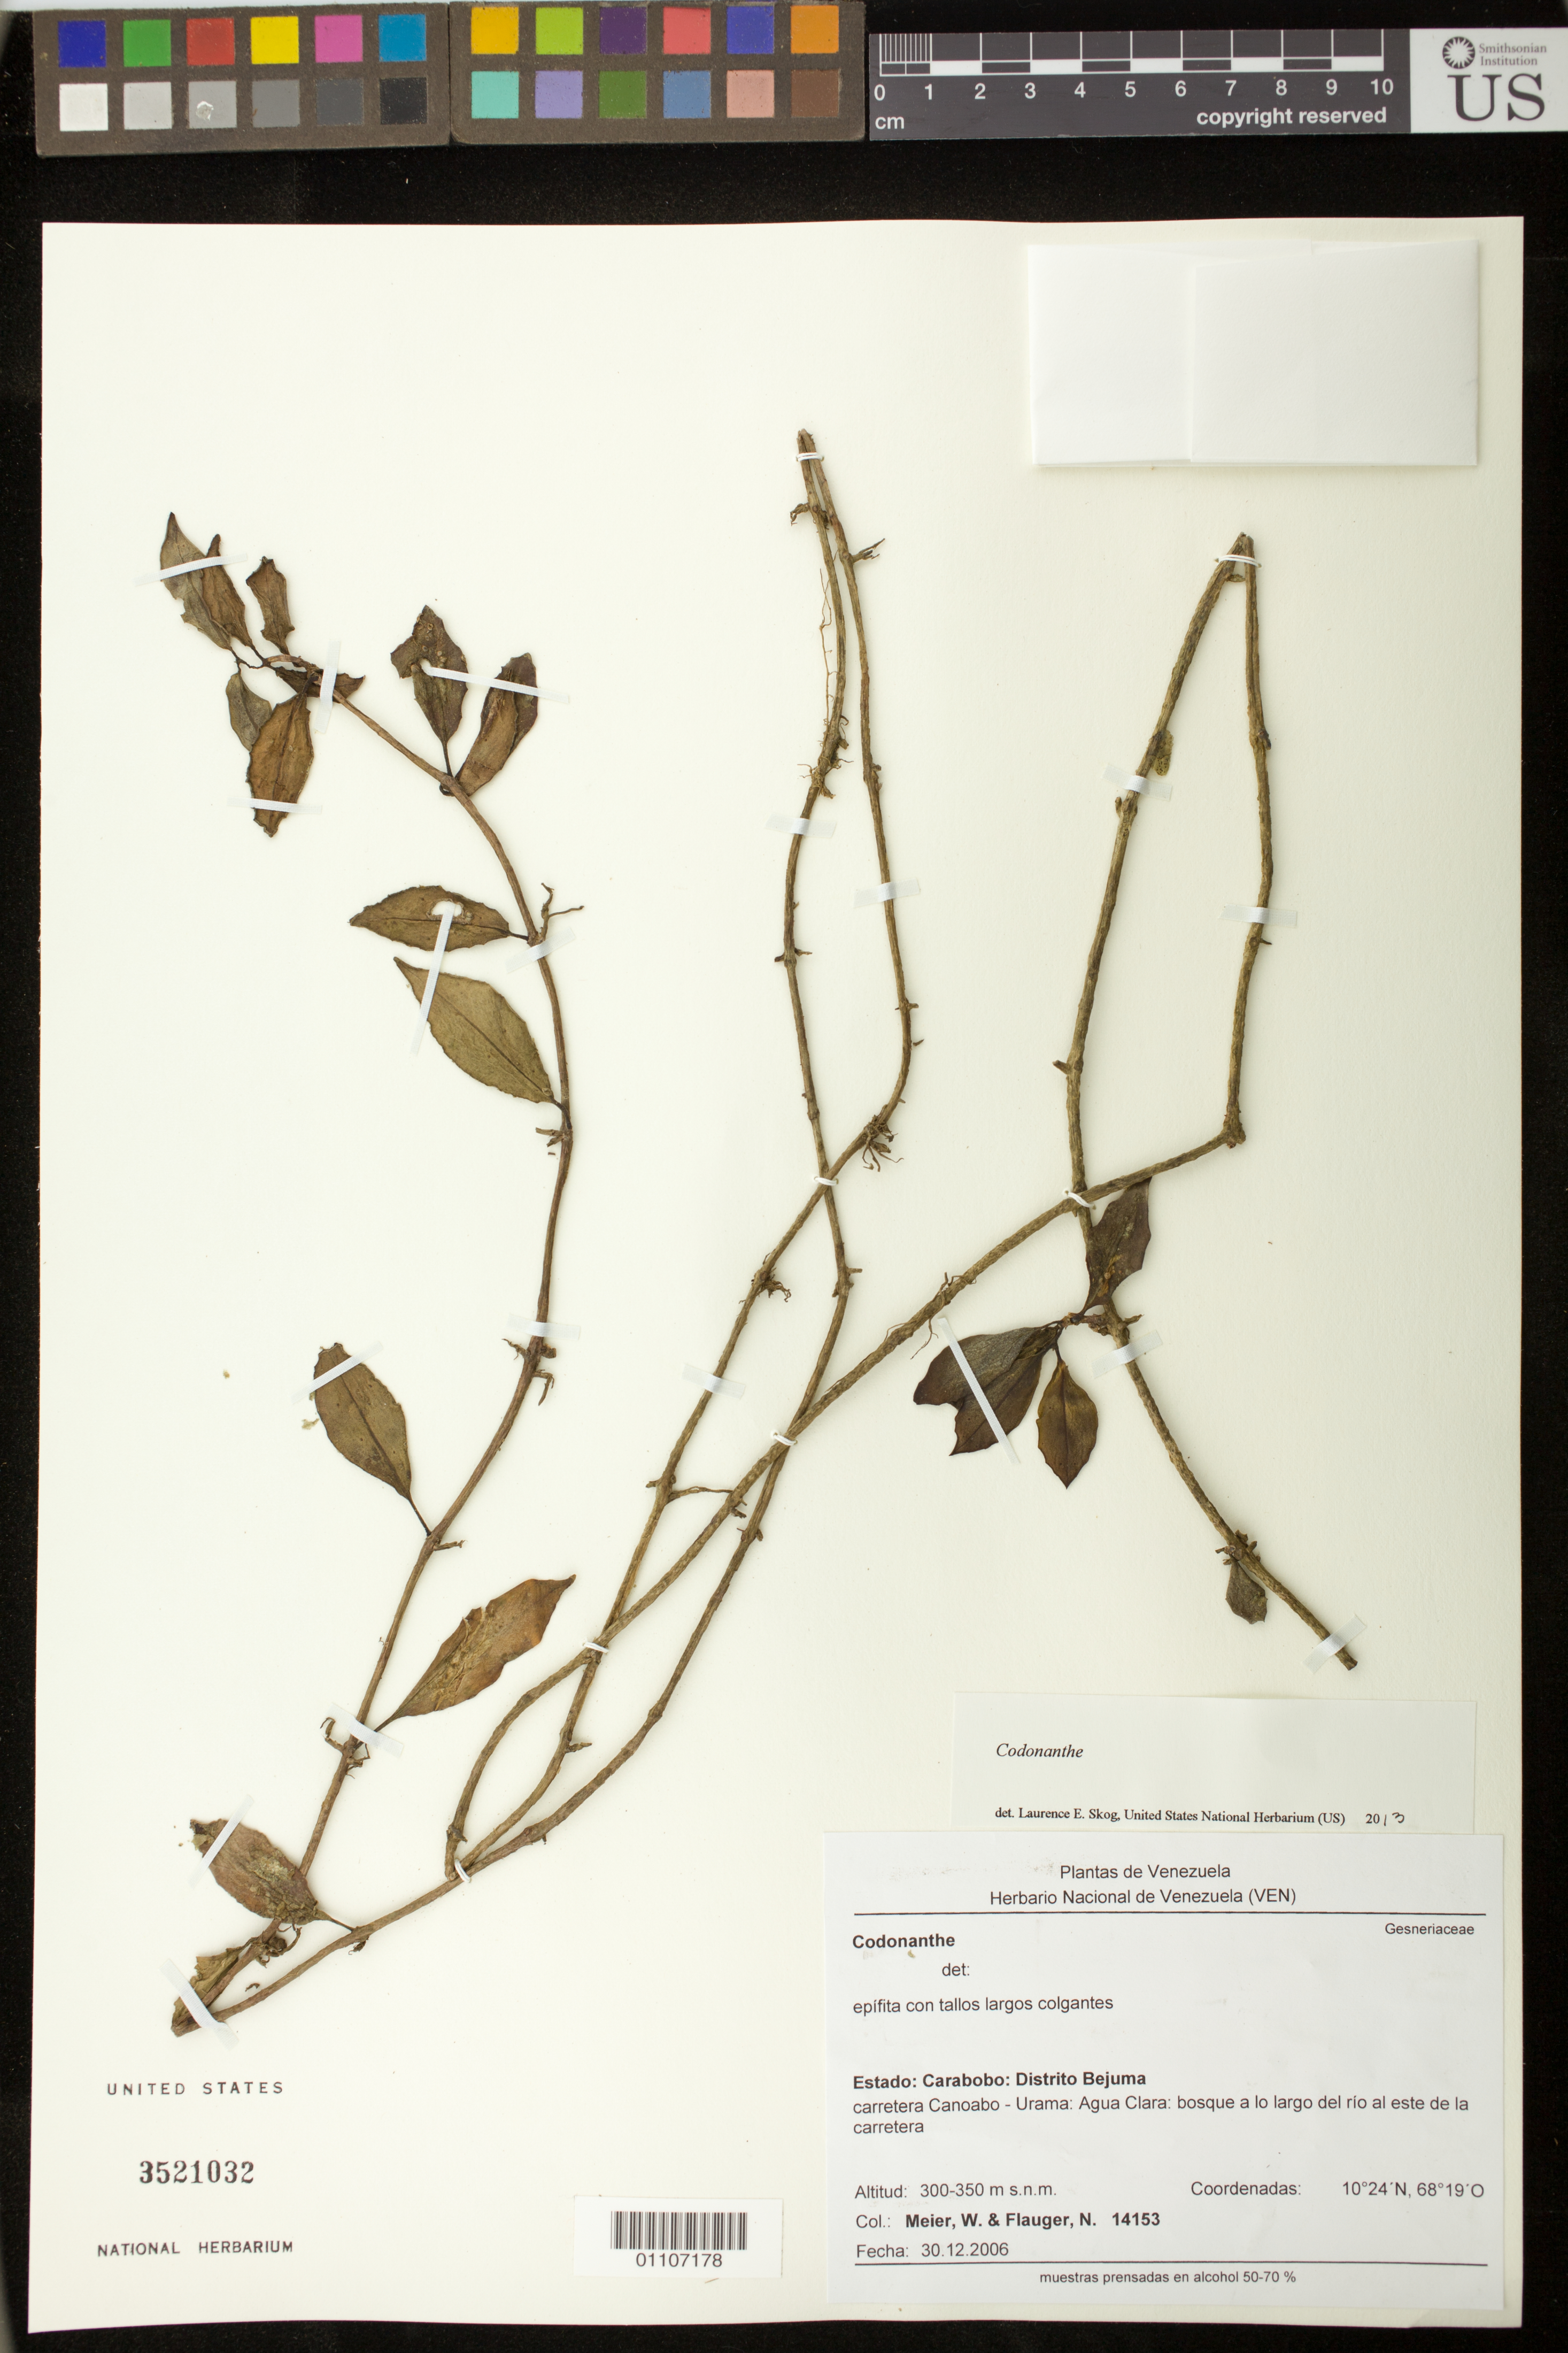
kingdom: Plantae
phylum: Tracheophyta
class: Magnoliopsida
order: Lamiales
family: Gesneriaceae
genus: Codonanthe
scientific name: Codonanthe sp.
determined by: Skog, Laurence E.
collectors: W. Meier & N. Flauger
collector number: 14153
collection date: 2006-12-30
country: Venezuela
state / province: Carabobo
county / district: Bejuma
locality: carretera Canoabo-Uramam, Agua Clara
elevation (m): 300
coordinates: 68° 19' E, 10° 24' N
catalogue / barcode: US 3521032